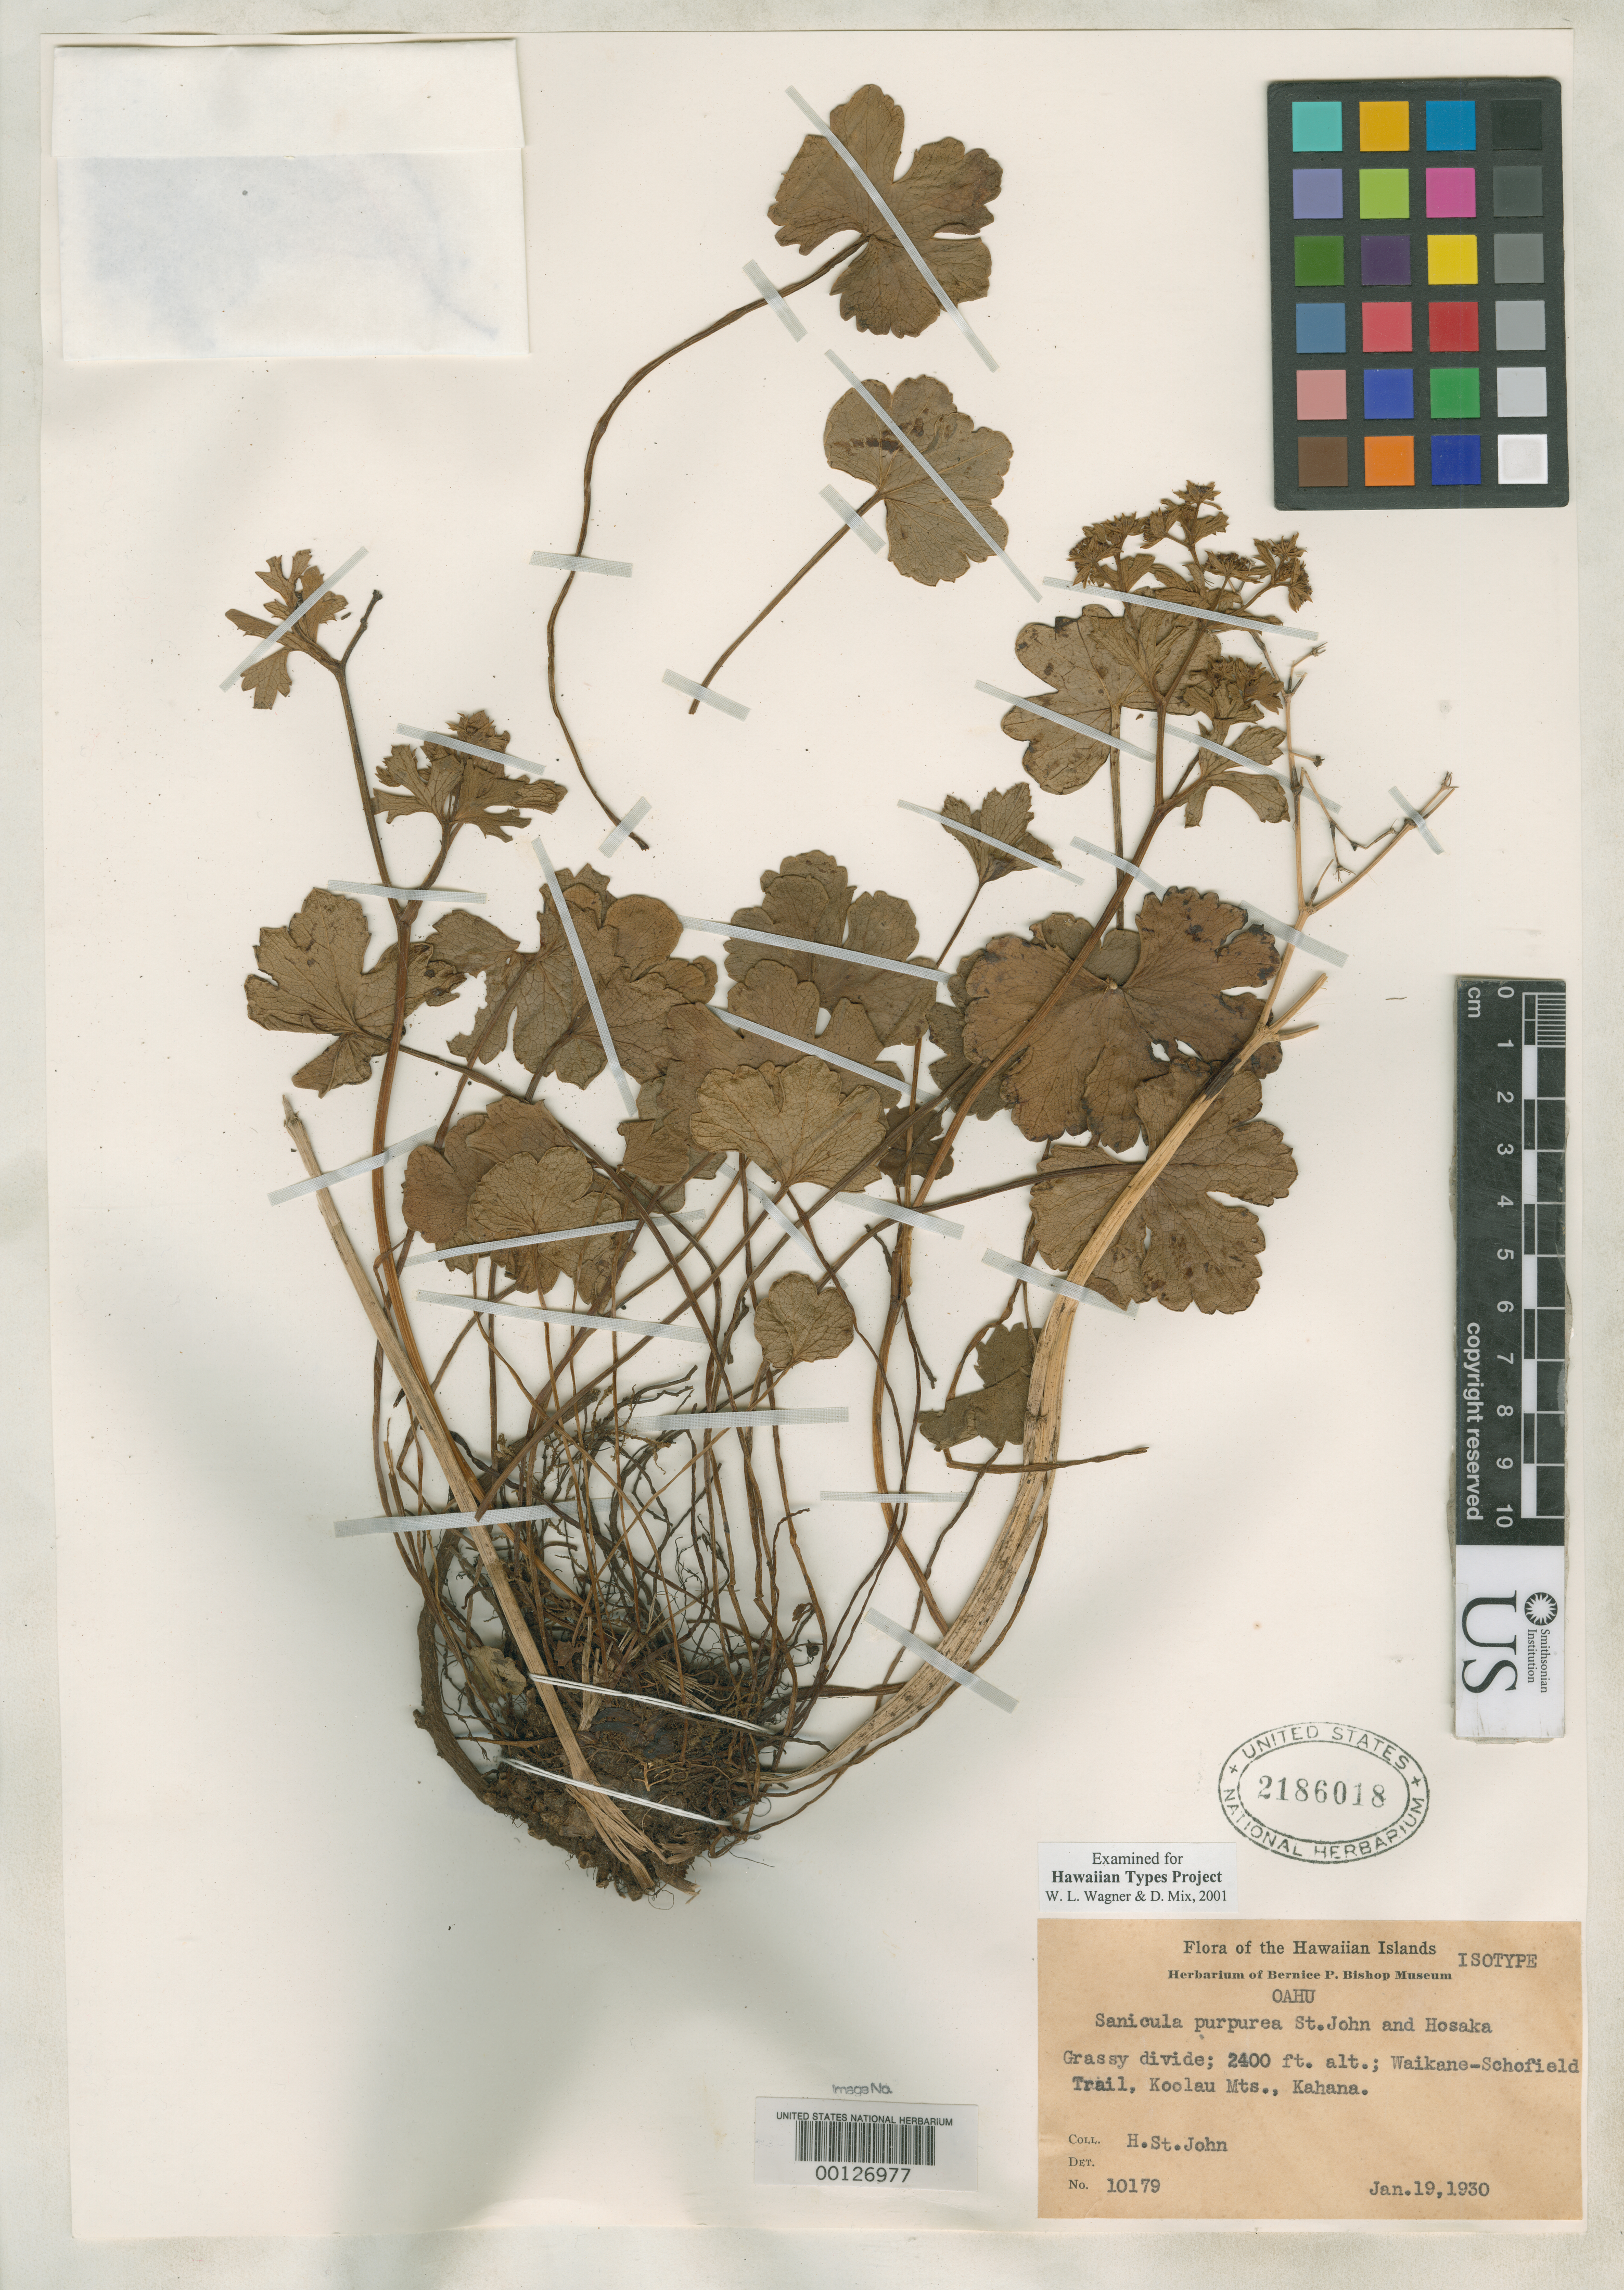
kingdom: Plantae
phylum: Tracheophyta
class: Magnoliopsida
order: Apiales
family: Apiaceae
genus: Sanicula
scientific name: Sanicula purpurea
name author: H. St. John & Hosaka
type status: Isotype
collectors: H. St. John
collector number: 10179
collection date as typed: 19 Jan 1930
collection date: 1930-01-19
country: United States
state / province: Hawaii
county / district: Honolulu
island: Oahu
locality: Waikane-Schofield trail, Koolau Mts., Kahana.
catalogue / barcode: US 2186018